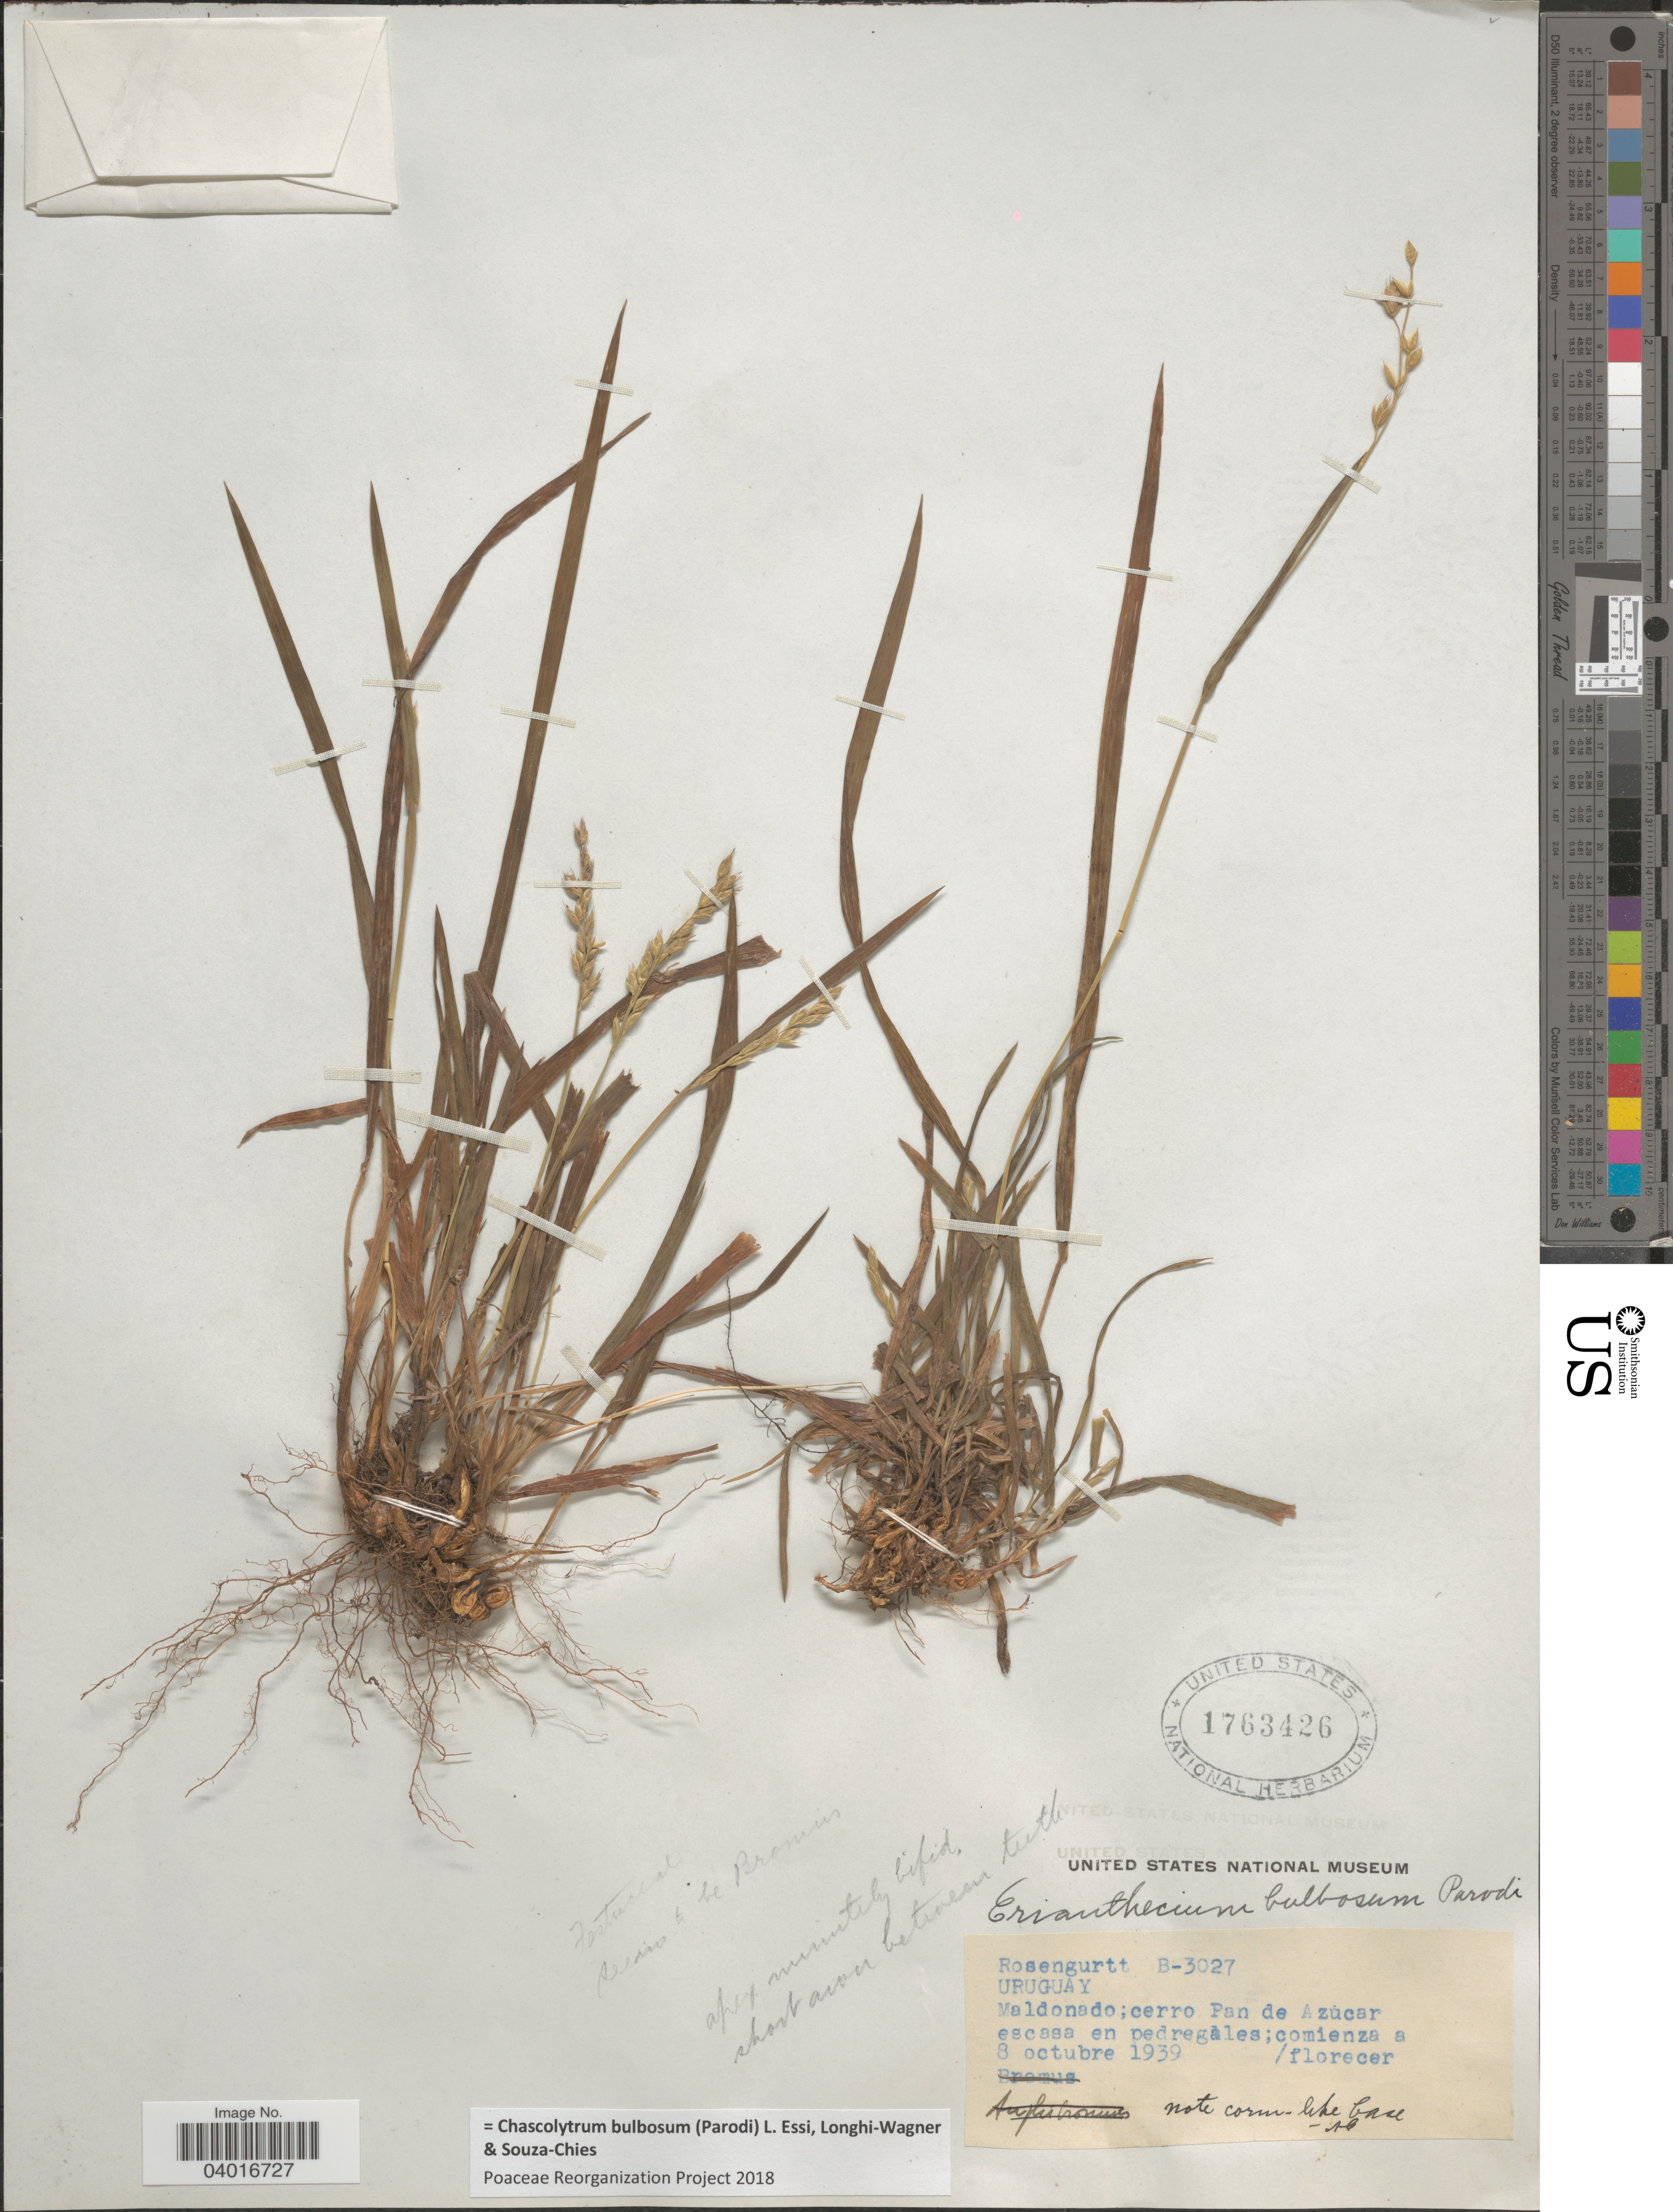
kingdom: Plantae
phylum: Tracheophyta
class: Liliopsida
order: Poales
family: Poaceae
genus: Chascolytrum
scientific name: Chascolytrum bulbosum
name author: (Parodi) L. Essi et al.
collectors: Rosengurtt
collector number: B-3027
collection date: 1939-10-08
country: Uruguay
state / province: Maldonado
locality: Cerro Pan de Azúcar escasa en pedregales; comienza.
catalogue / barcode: US 1763426